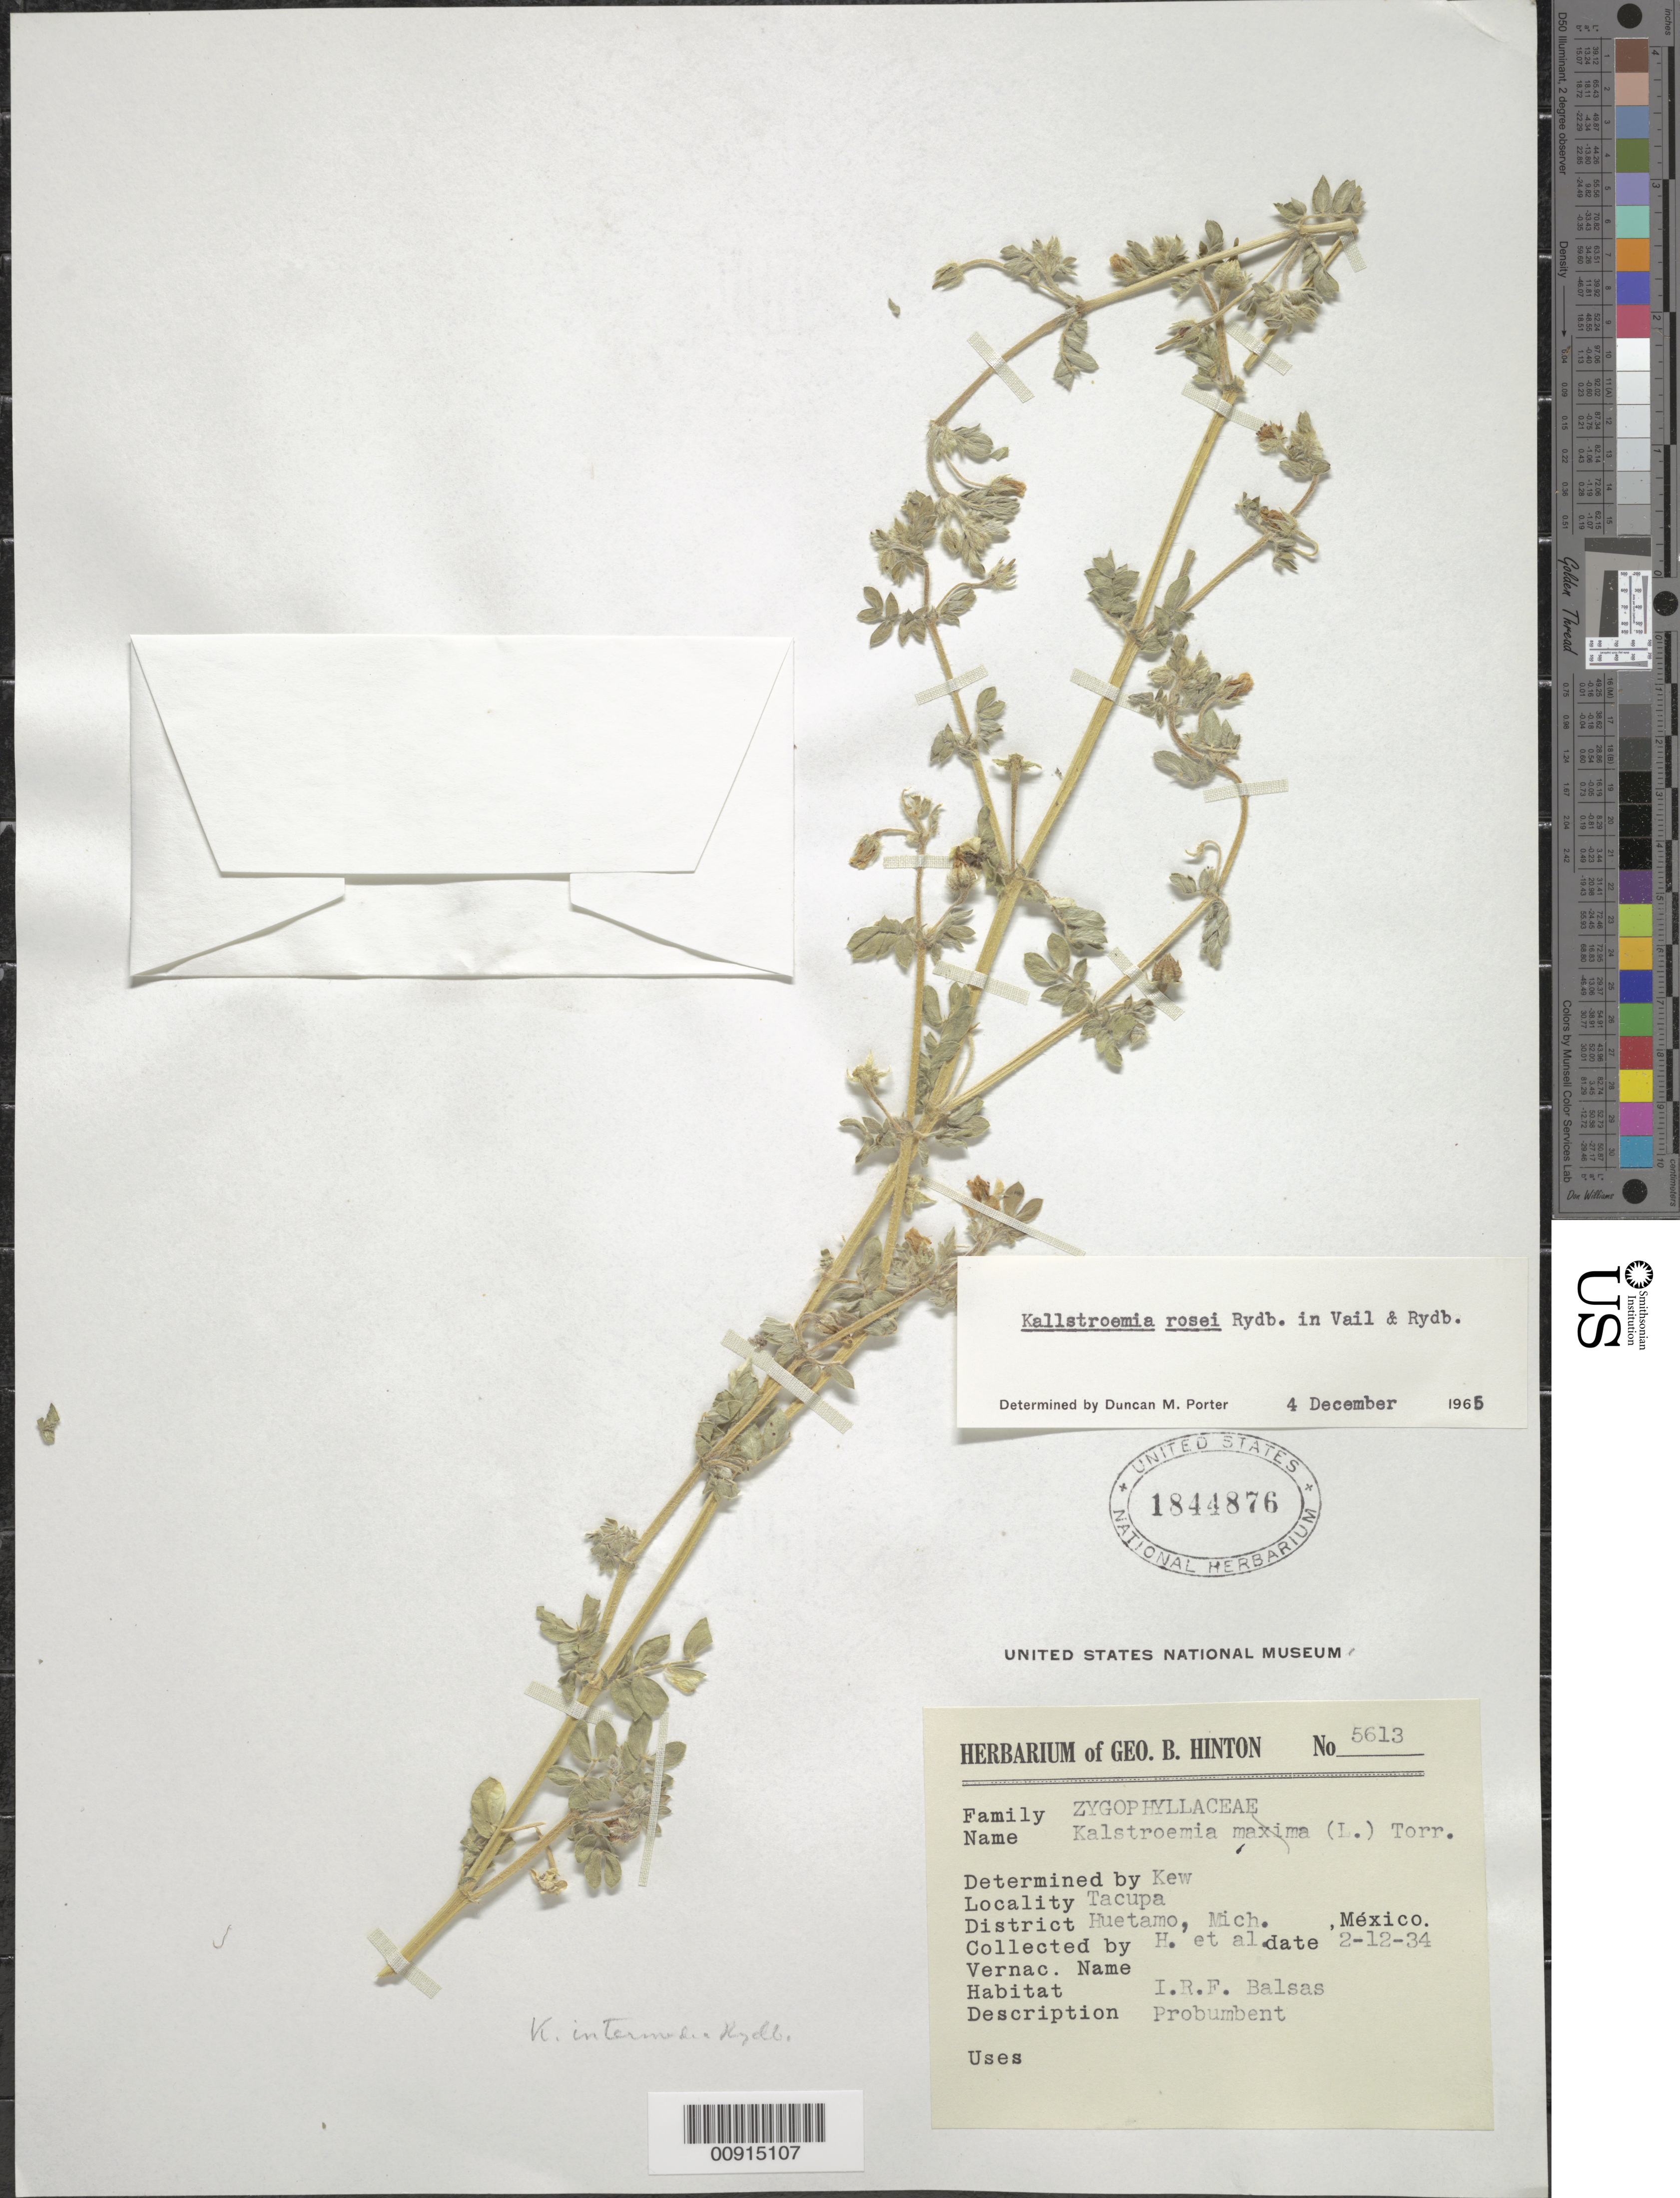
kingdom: Plantae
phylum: Tracheophyta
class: Magnoliopsida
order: Zygophyllales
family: Zygophyllaceae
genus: Kallstroemia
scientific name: Kallstroemia rosei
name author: Rydb.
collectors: G. B. Hinton & et al.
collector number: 5613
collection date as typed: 12 Feb 1934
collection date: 1934-02-12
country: Mexico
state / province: Michoacán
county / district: Huetamo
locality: Tacupa, District Huetamo, Michoacán.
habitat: I.R.F. Balsas.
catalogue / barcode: US 1844876